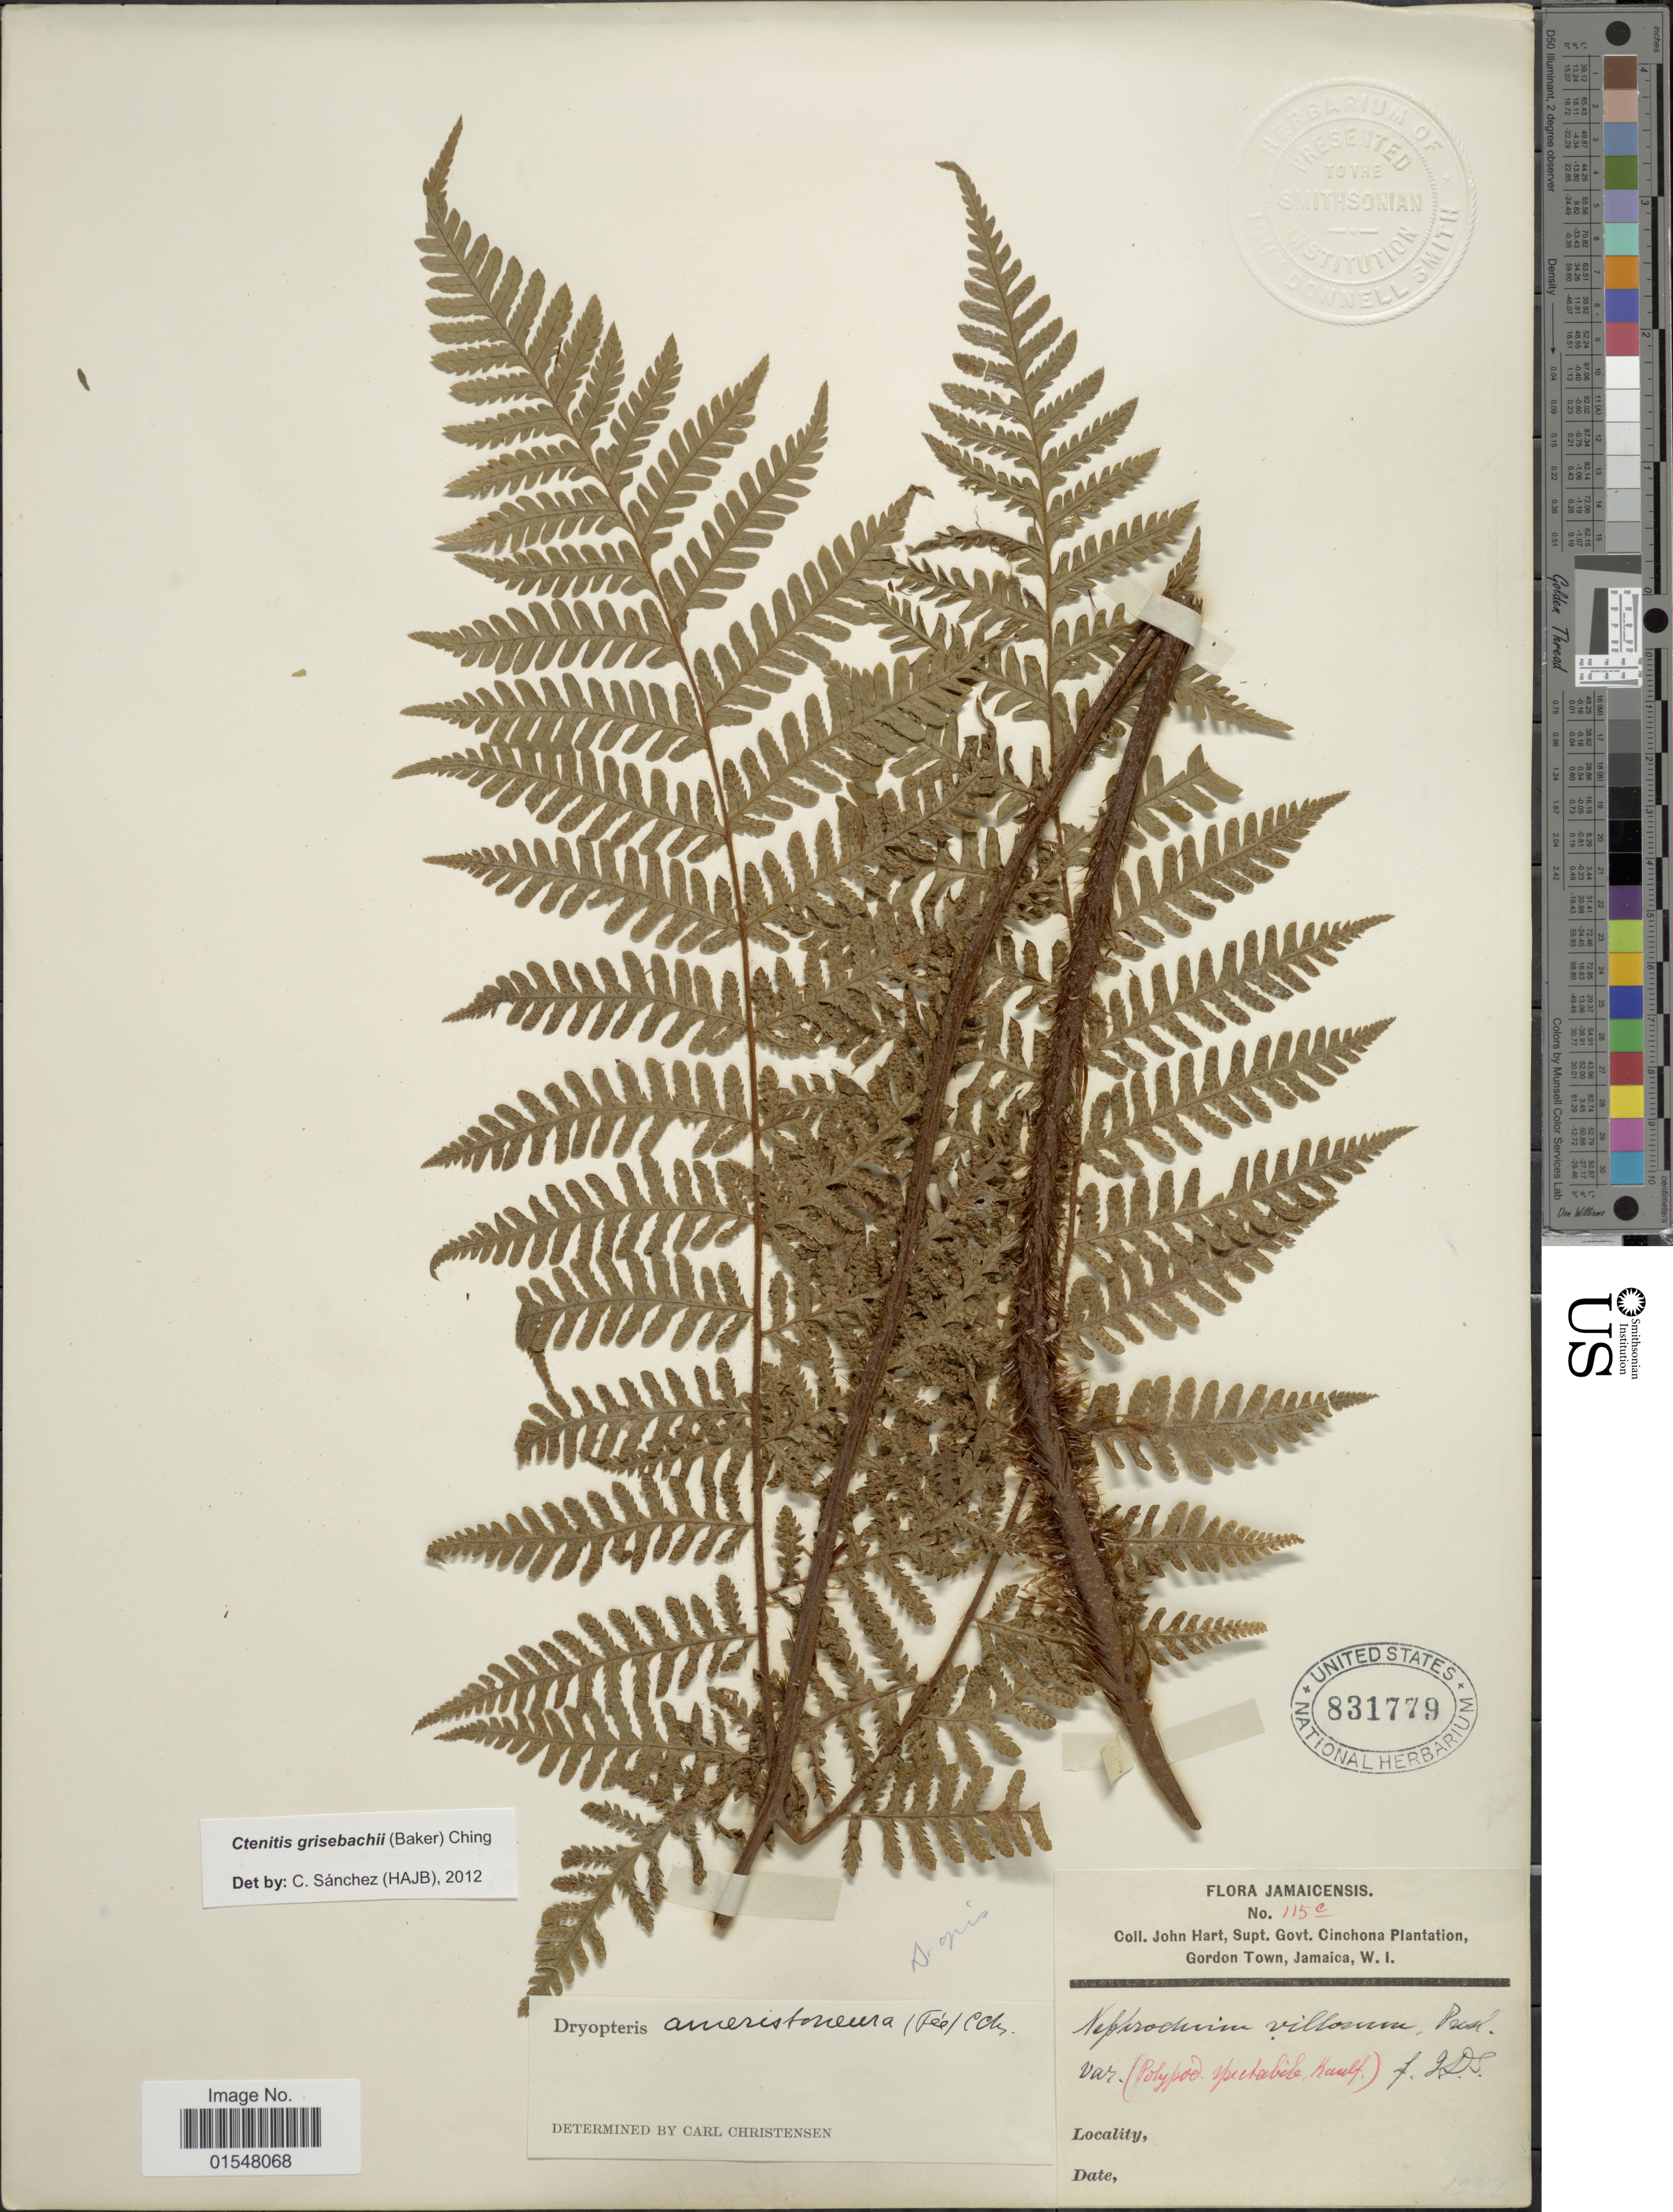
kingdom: Plantae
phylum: Tracheophyta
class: Polypodiopsida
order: Polypodiales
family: Dryopteridaceae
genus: Ctenitis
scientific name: Ctenitis grisebachii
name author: (Baker) Ching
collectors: J. H. Hart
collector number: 115 c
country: Jamaica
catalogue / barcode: US 831779